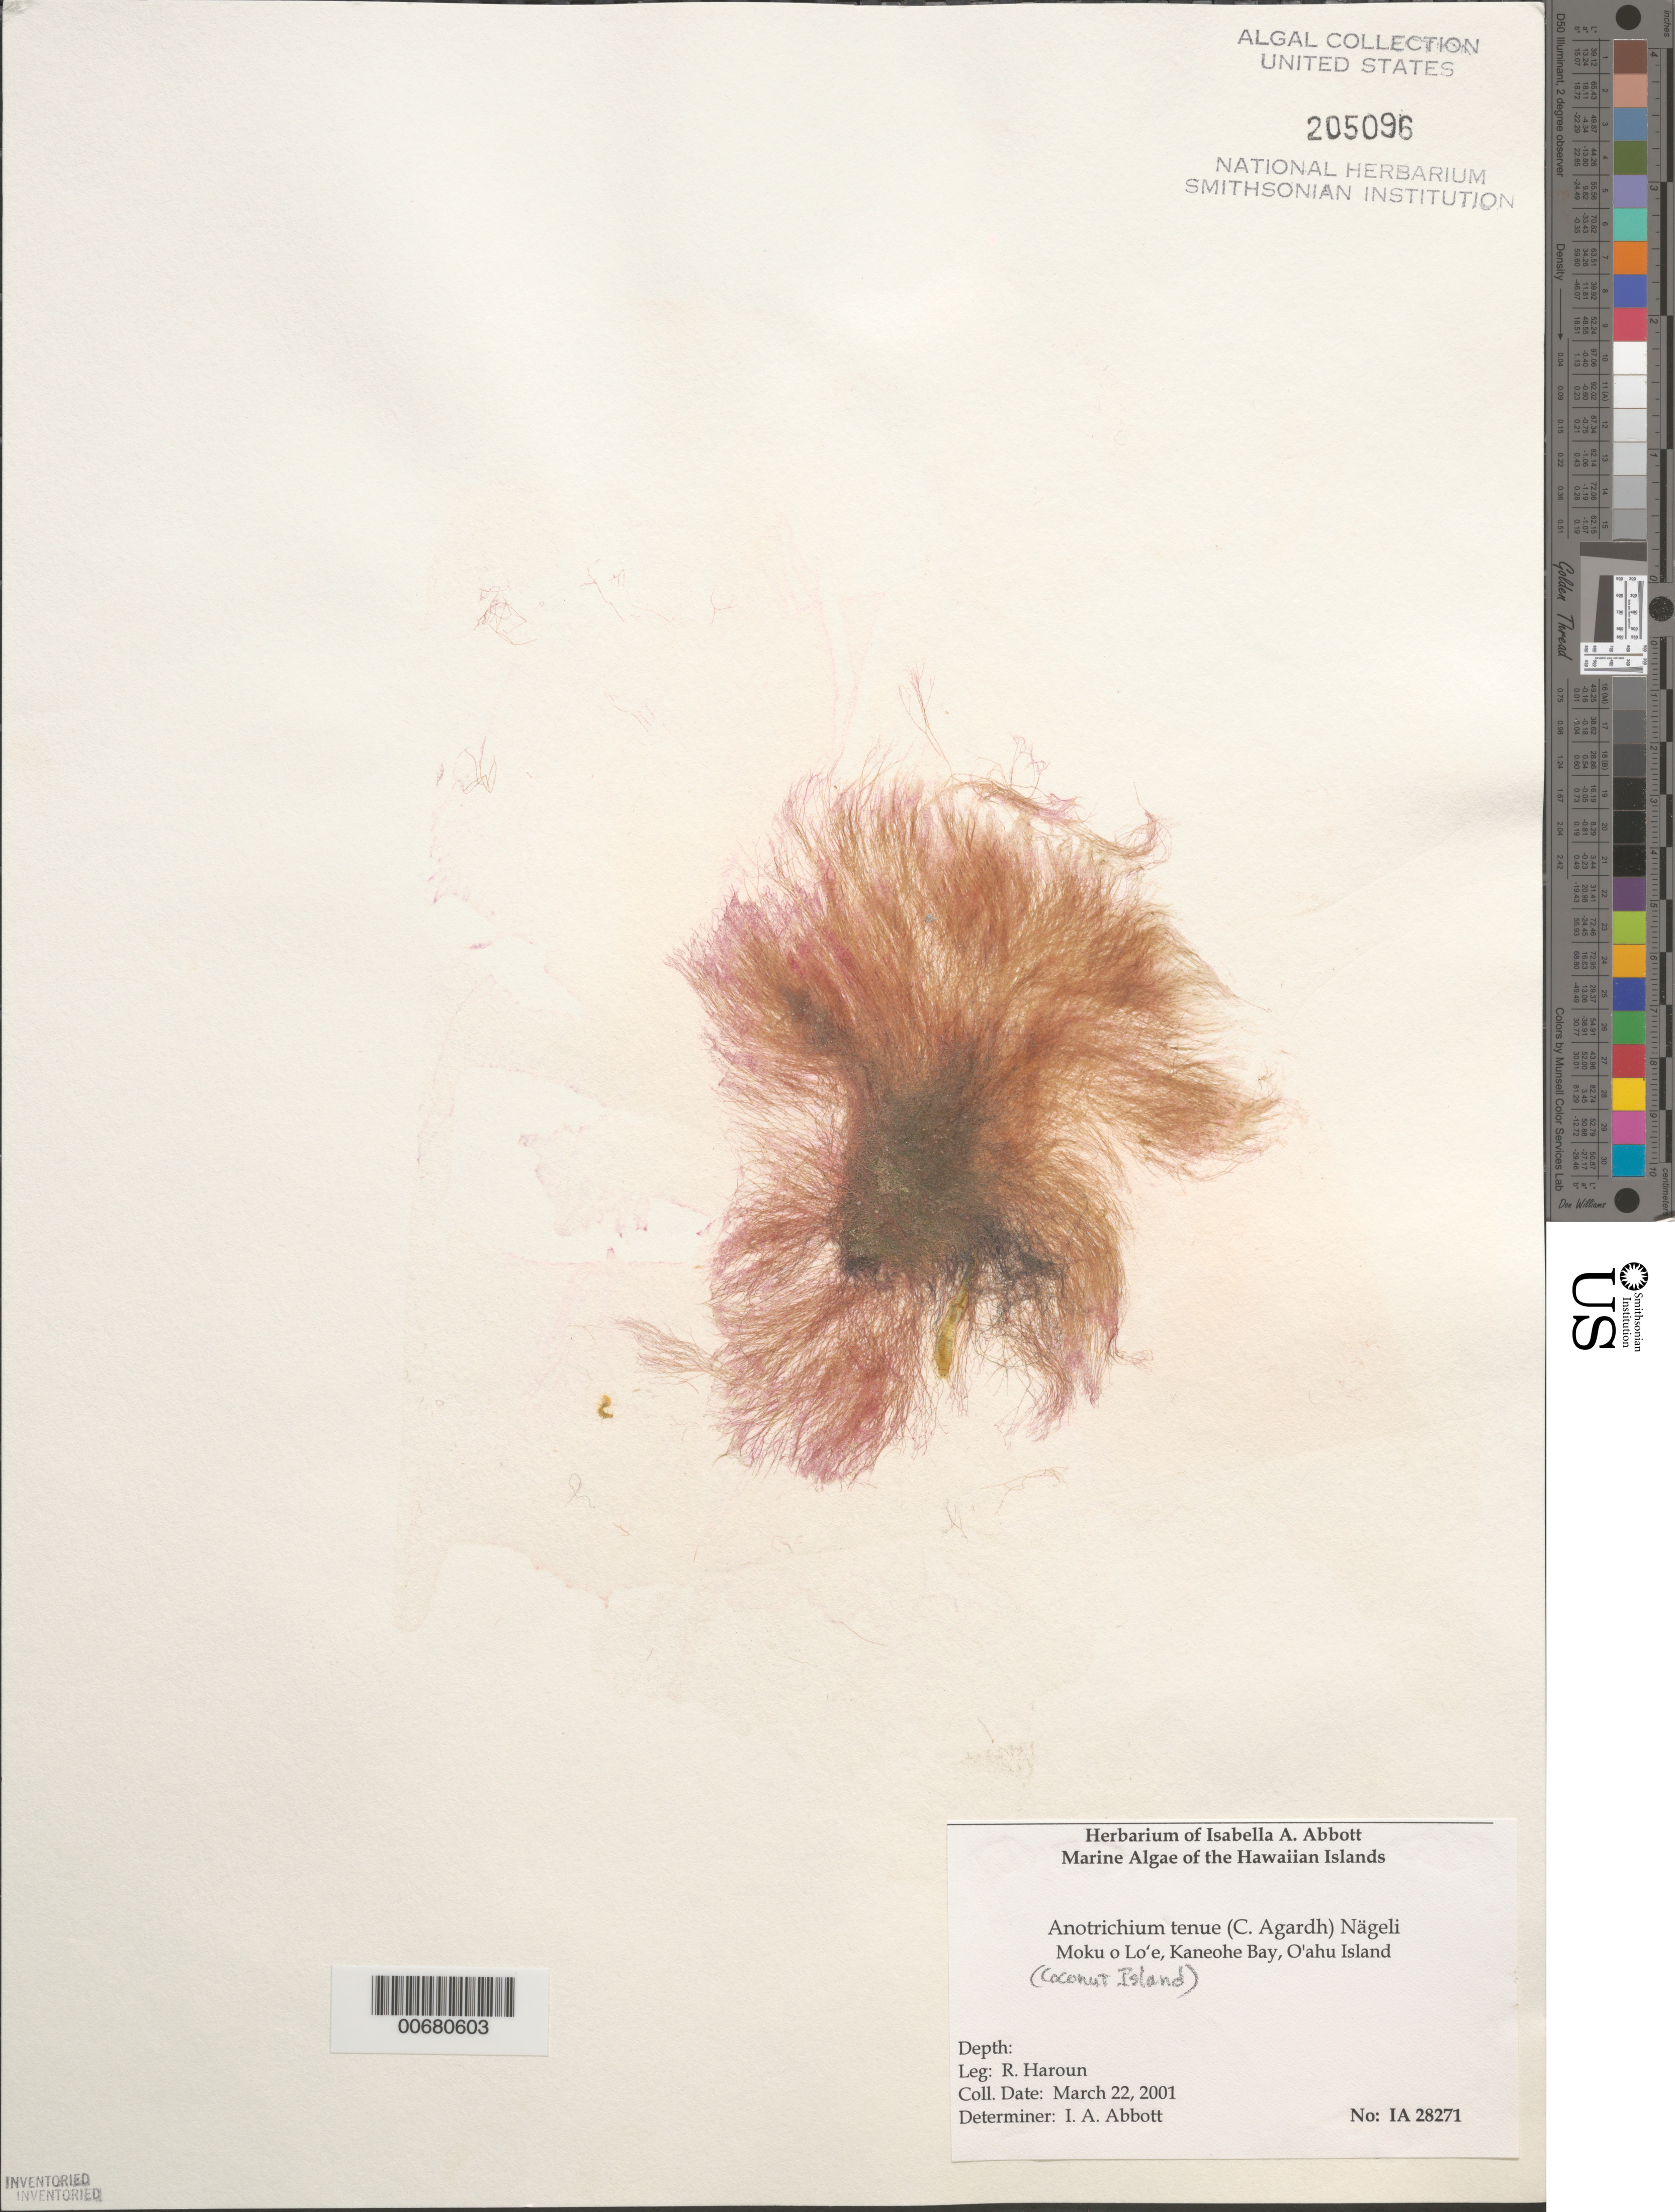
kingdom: Plantae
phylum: Rhodophyta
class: Florideophyceae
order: Ceramiales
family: Wrangeliaceae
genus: Anotrichium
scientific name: Anotrichium tenue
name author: (C. Agardh) Nägeli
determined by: Abbott, Isabella A.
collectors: R. Haroun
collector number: IAA 28271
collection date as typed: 22 Mar 2001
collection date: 2001-03-22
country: United States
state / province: Hawaii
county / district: Honolulu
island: Oahu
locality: Kaneohe Bay, Coconut Island (Moku o Lo'e)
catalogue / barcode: US 205096